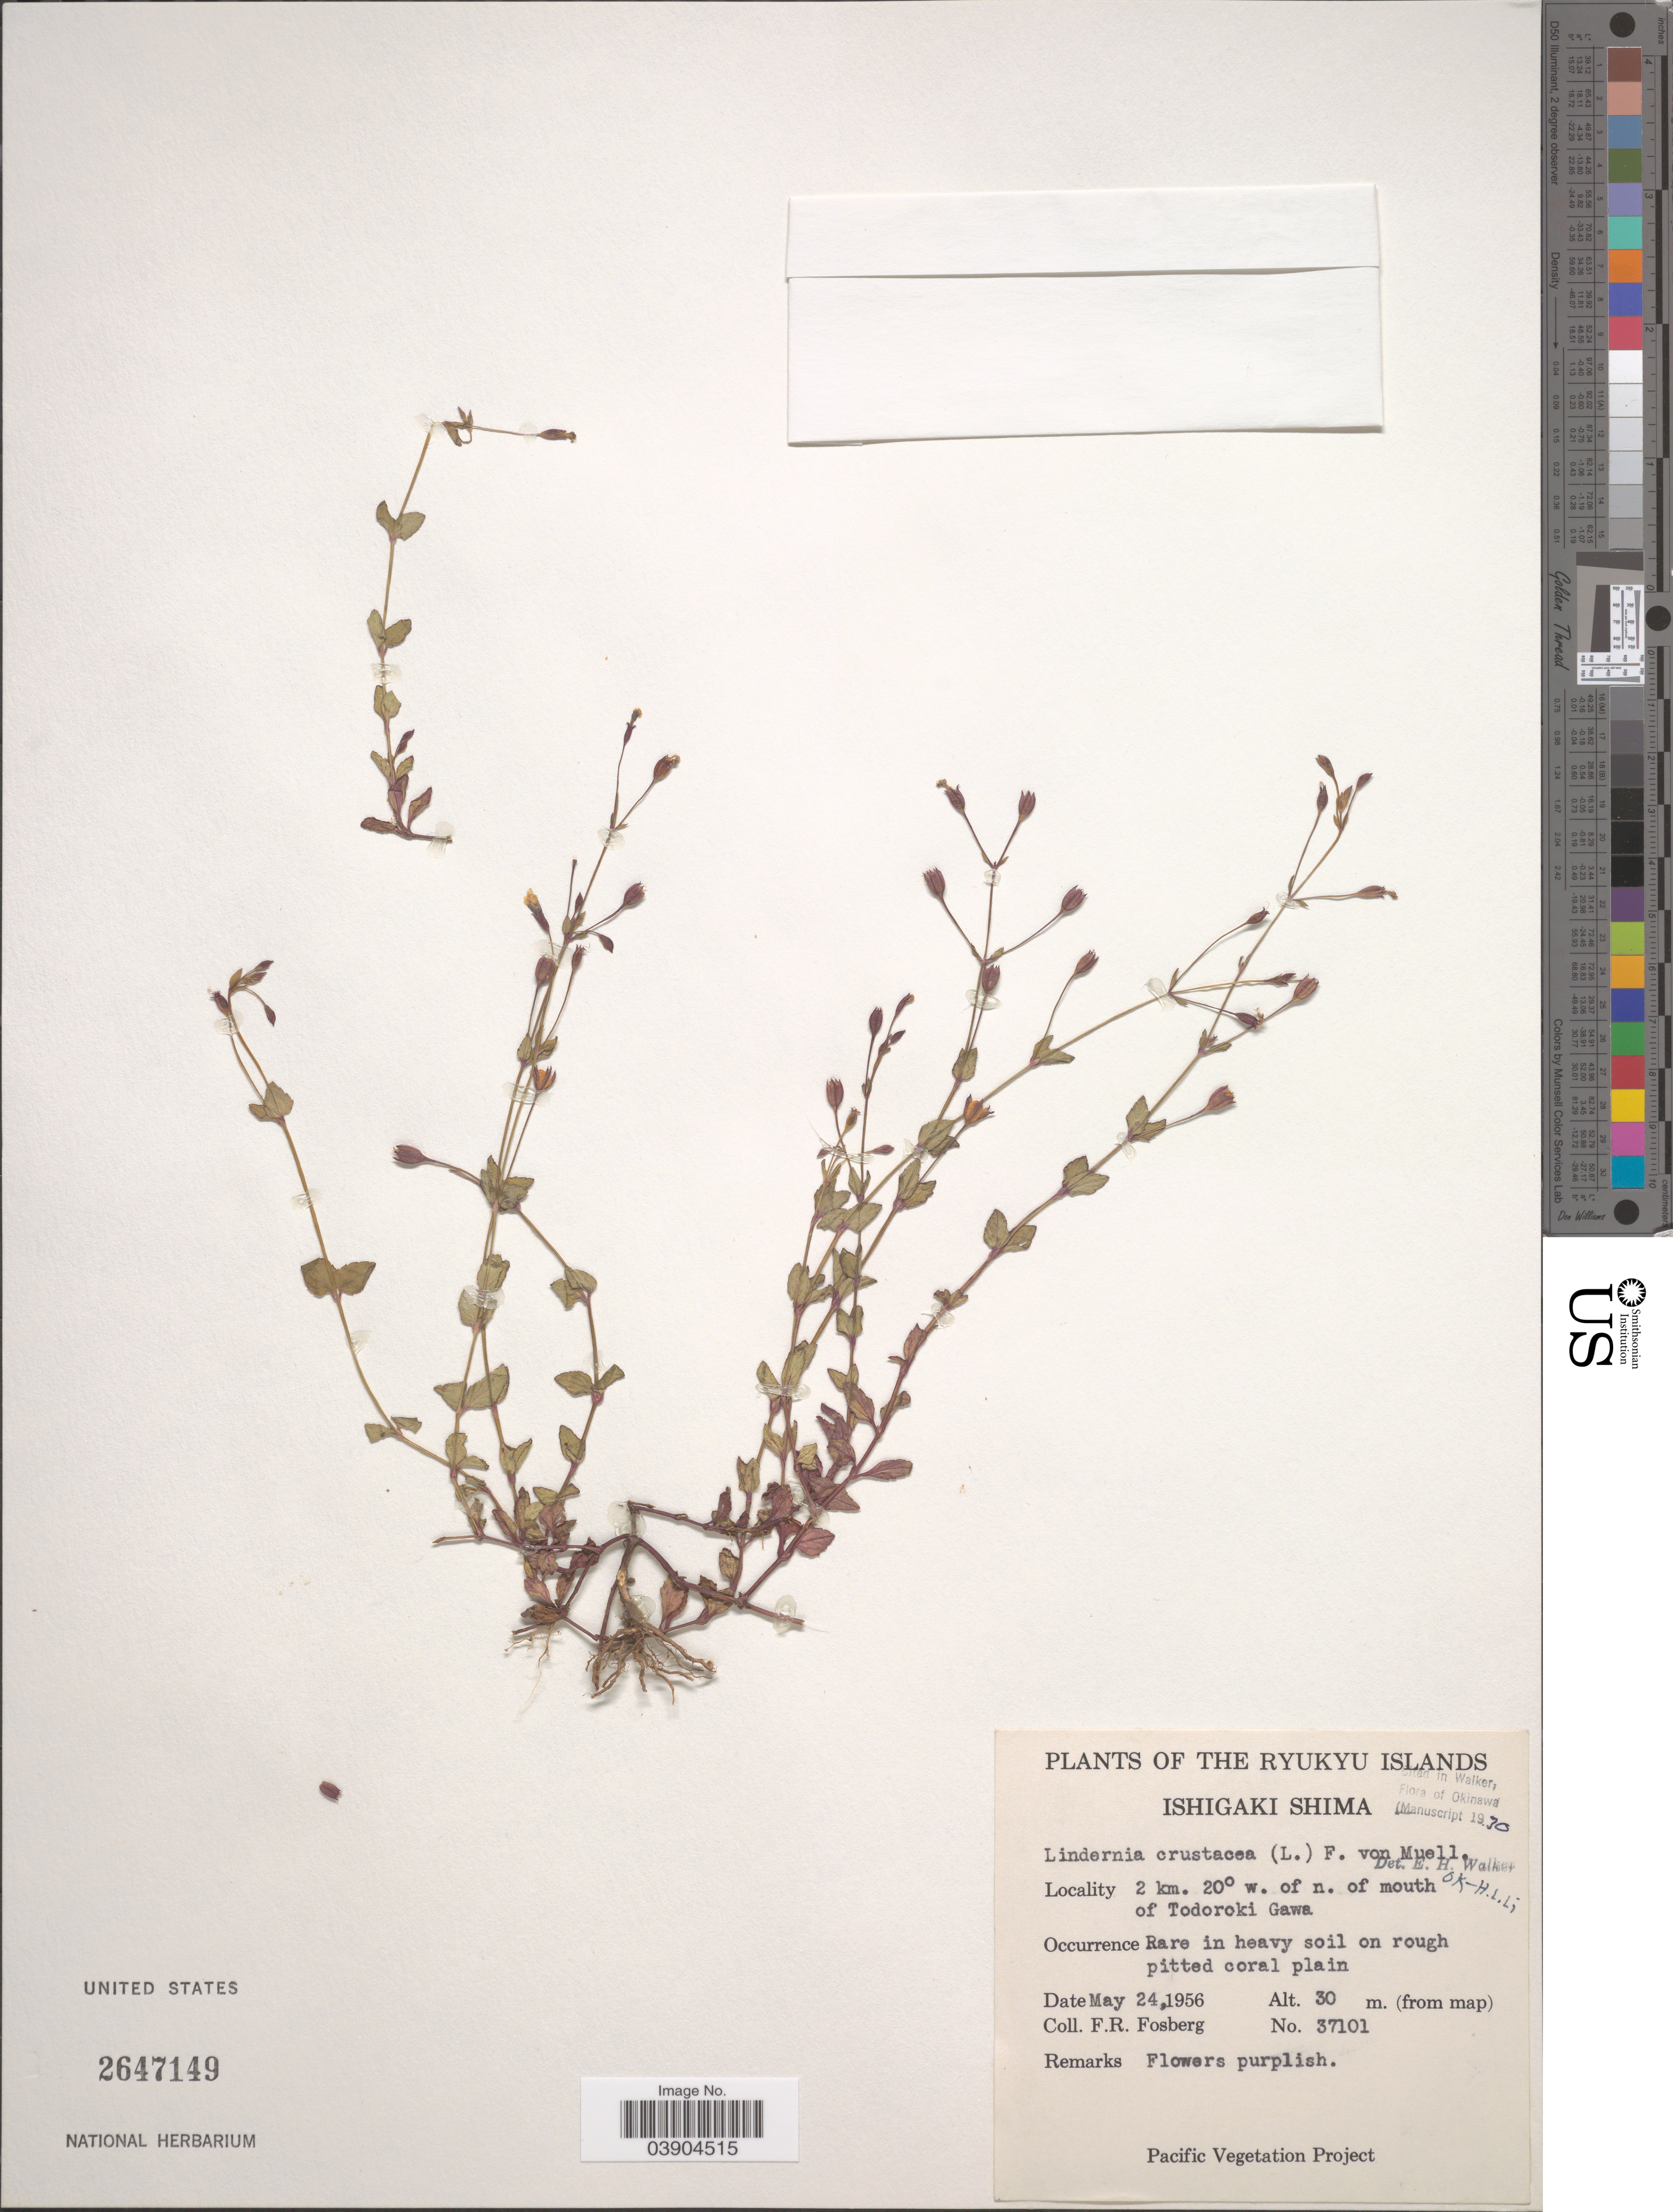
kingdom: Plantae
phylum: Tracheophyta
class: Magnoliopsida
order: Lamiales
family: Linderniaceae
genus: Lindernia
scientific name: Lindernia crustacea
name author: (L.) F. Muell.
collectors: F. R. Fosberg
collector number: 37101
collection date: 1956-05-24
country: Japan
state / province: Okinawa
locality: The Ryukyu Islands. Ishigaki Shima. 2 km. 20° w. of n. of mouth of Todoroki Gawa.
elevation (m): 30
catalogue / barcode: US 2647149